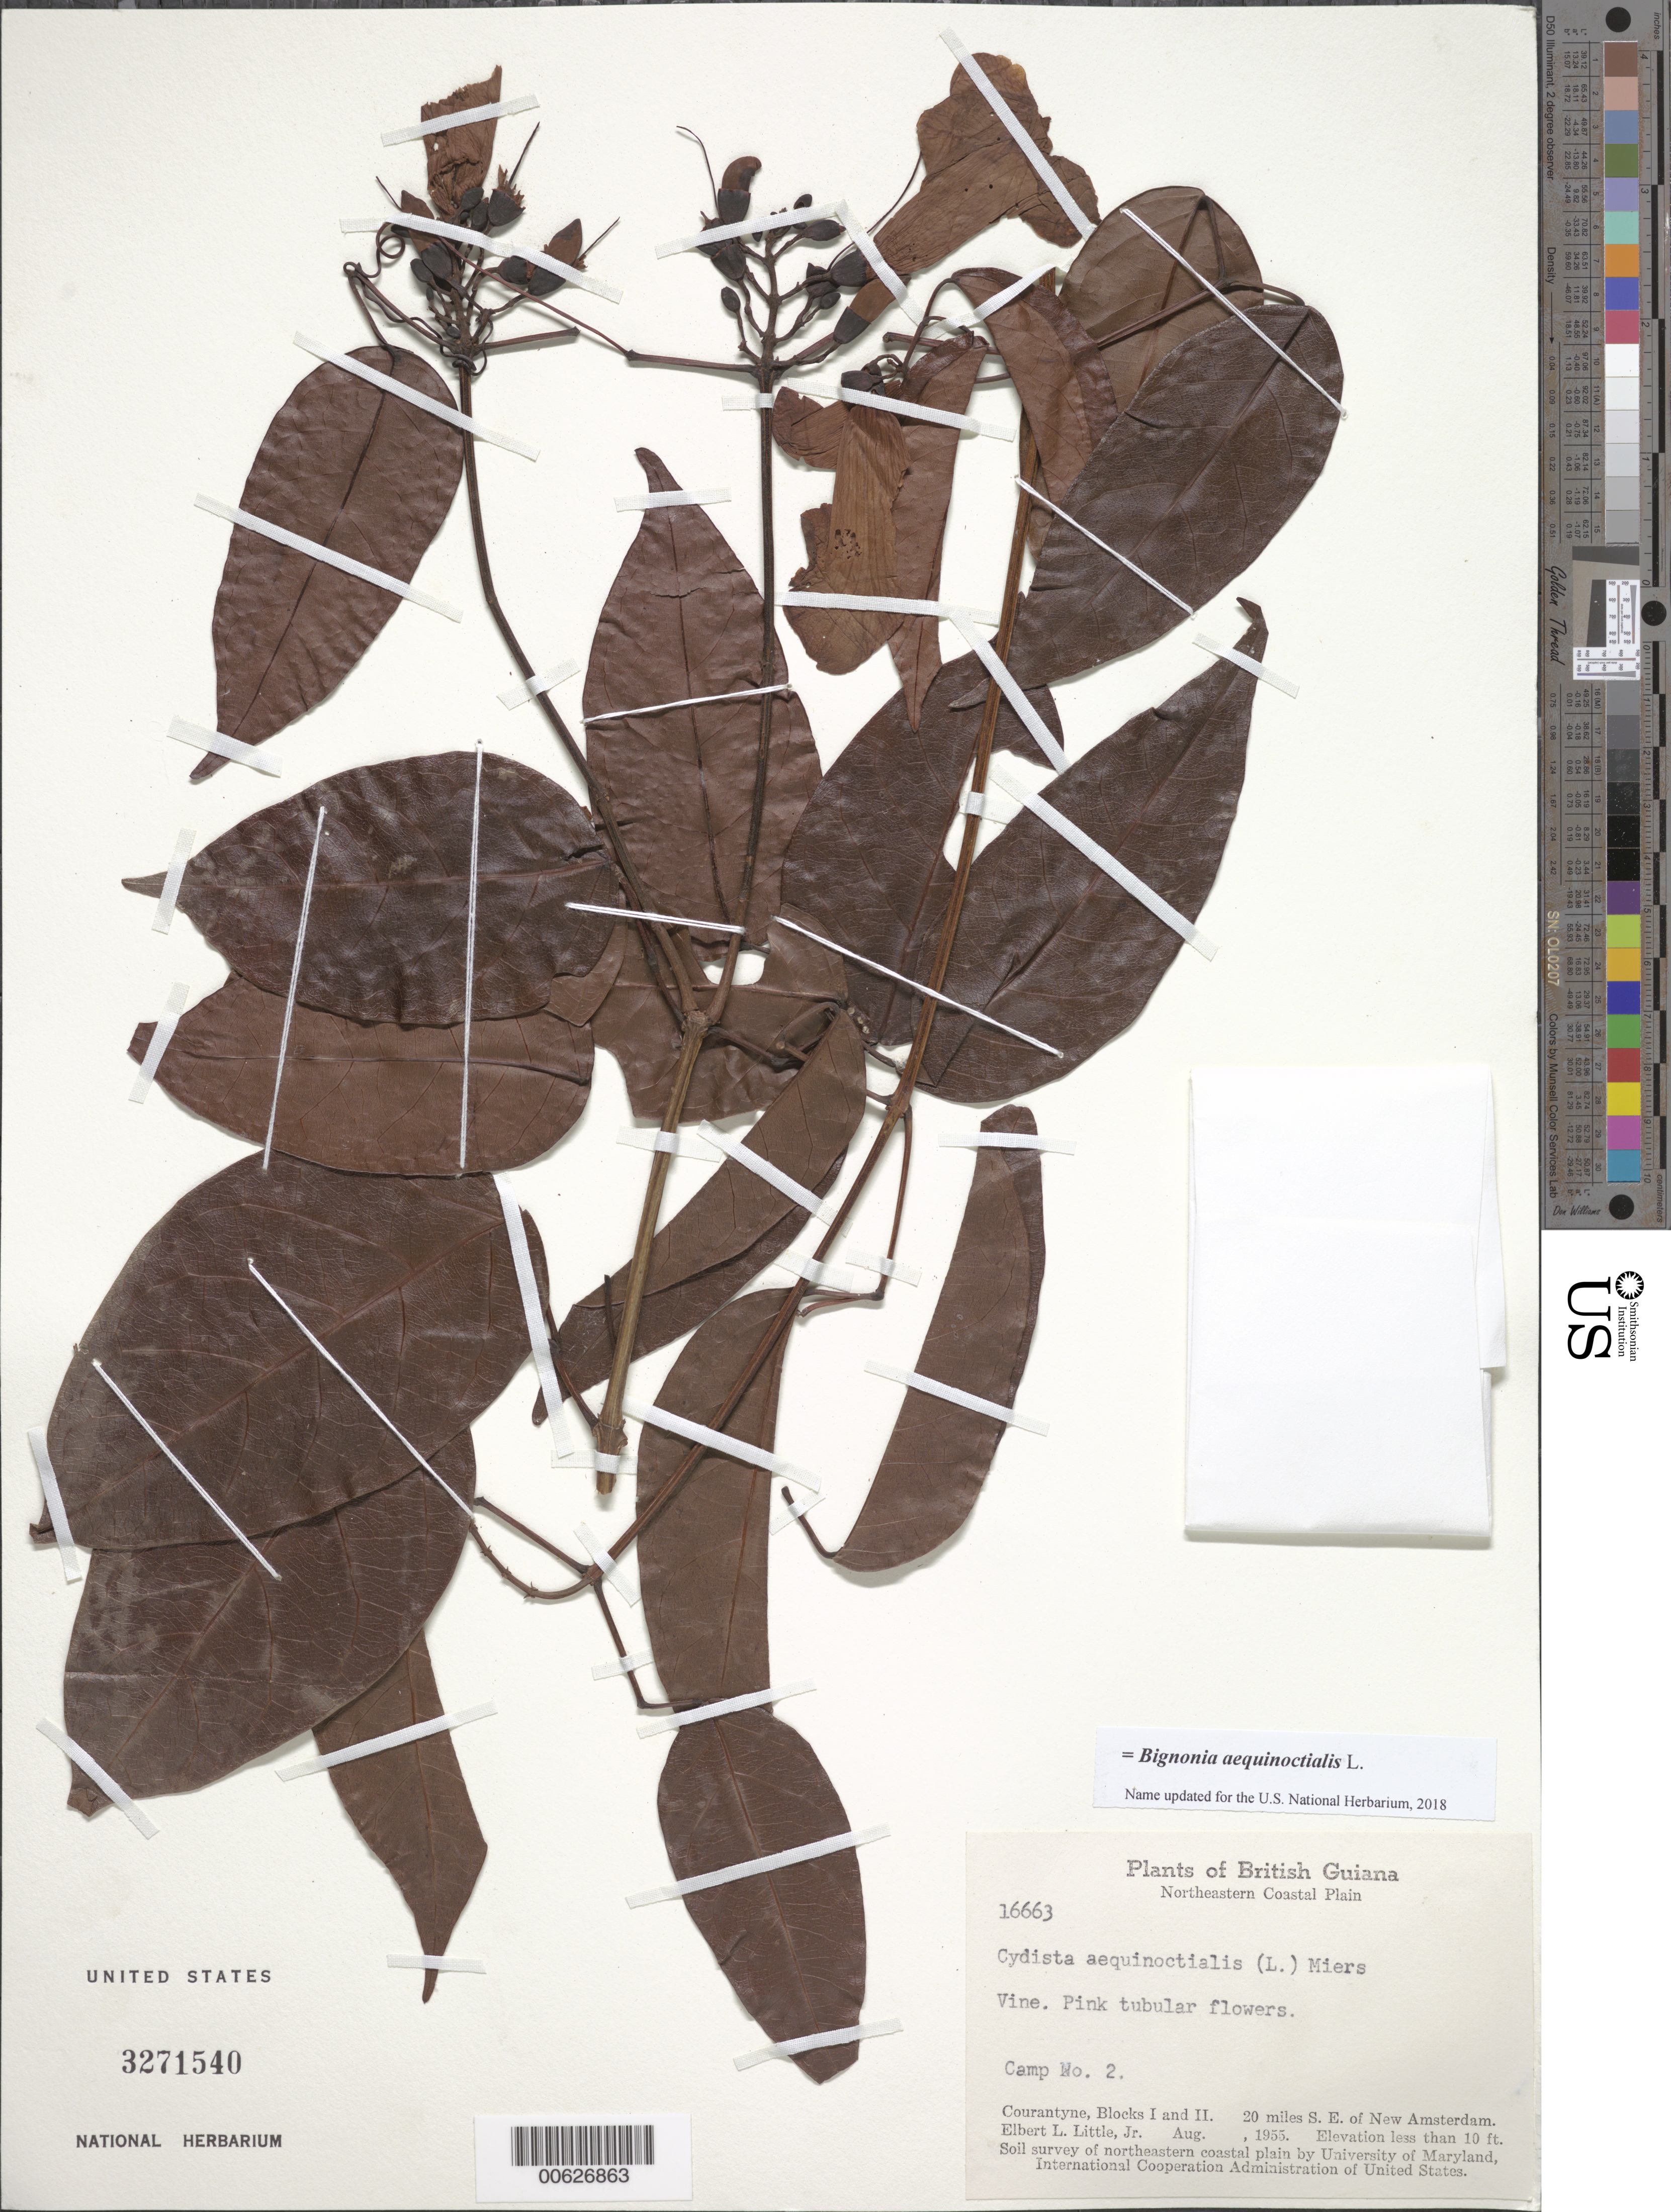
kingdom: Plantae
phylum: Tracheophyta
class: Magnoliopsida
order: Lamiales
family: Bignoniaceae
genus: Bignonia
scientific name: Bignonia aequinoctialis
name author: L.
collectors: E. L. Little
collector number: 16663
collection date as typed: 12-Aug-55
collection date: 1955-08-12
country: Guyana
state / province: E. Berbice-Corentyne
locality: Courantyne, Blocks I & II. 20 mi. SE of New Amsterdam, Camp No. 2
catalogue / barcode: US 3271540